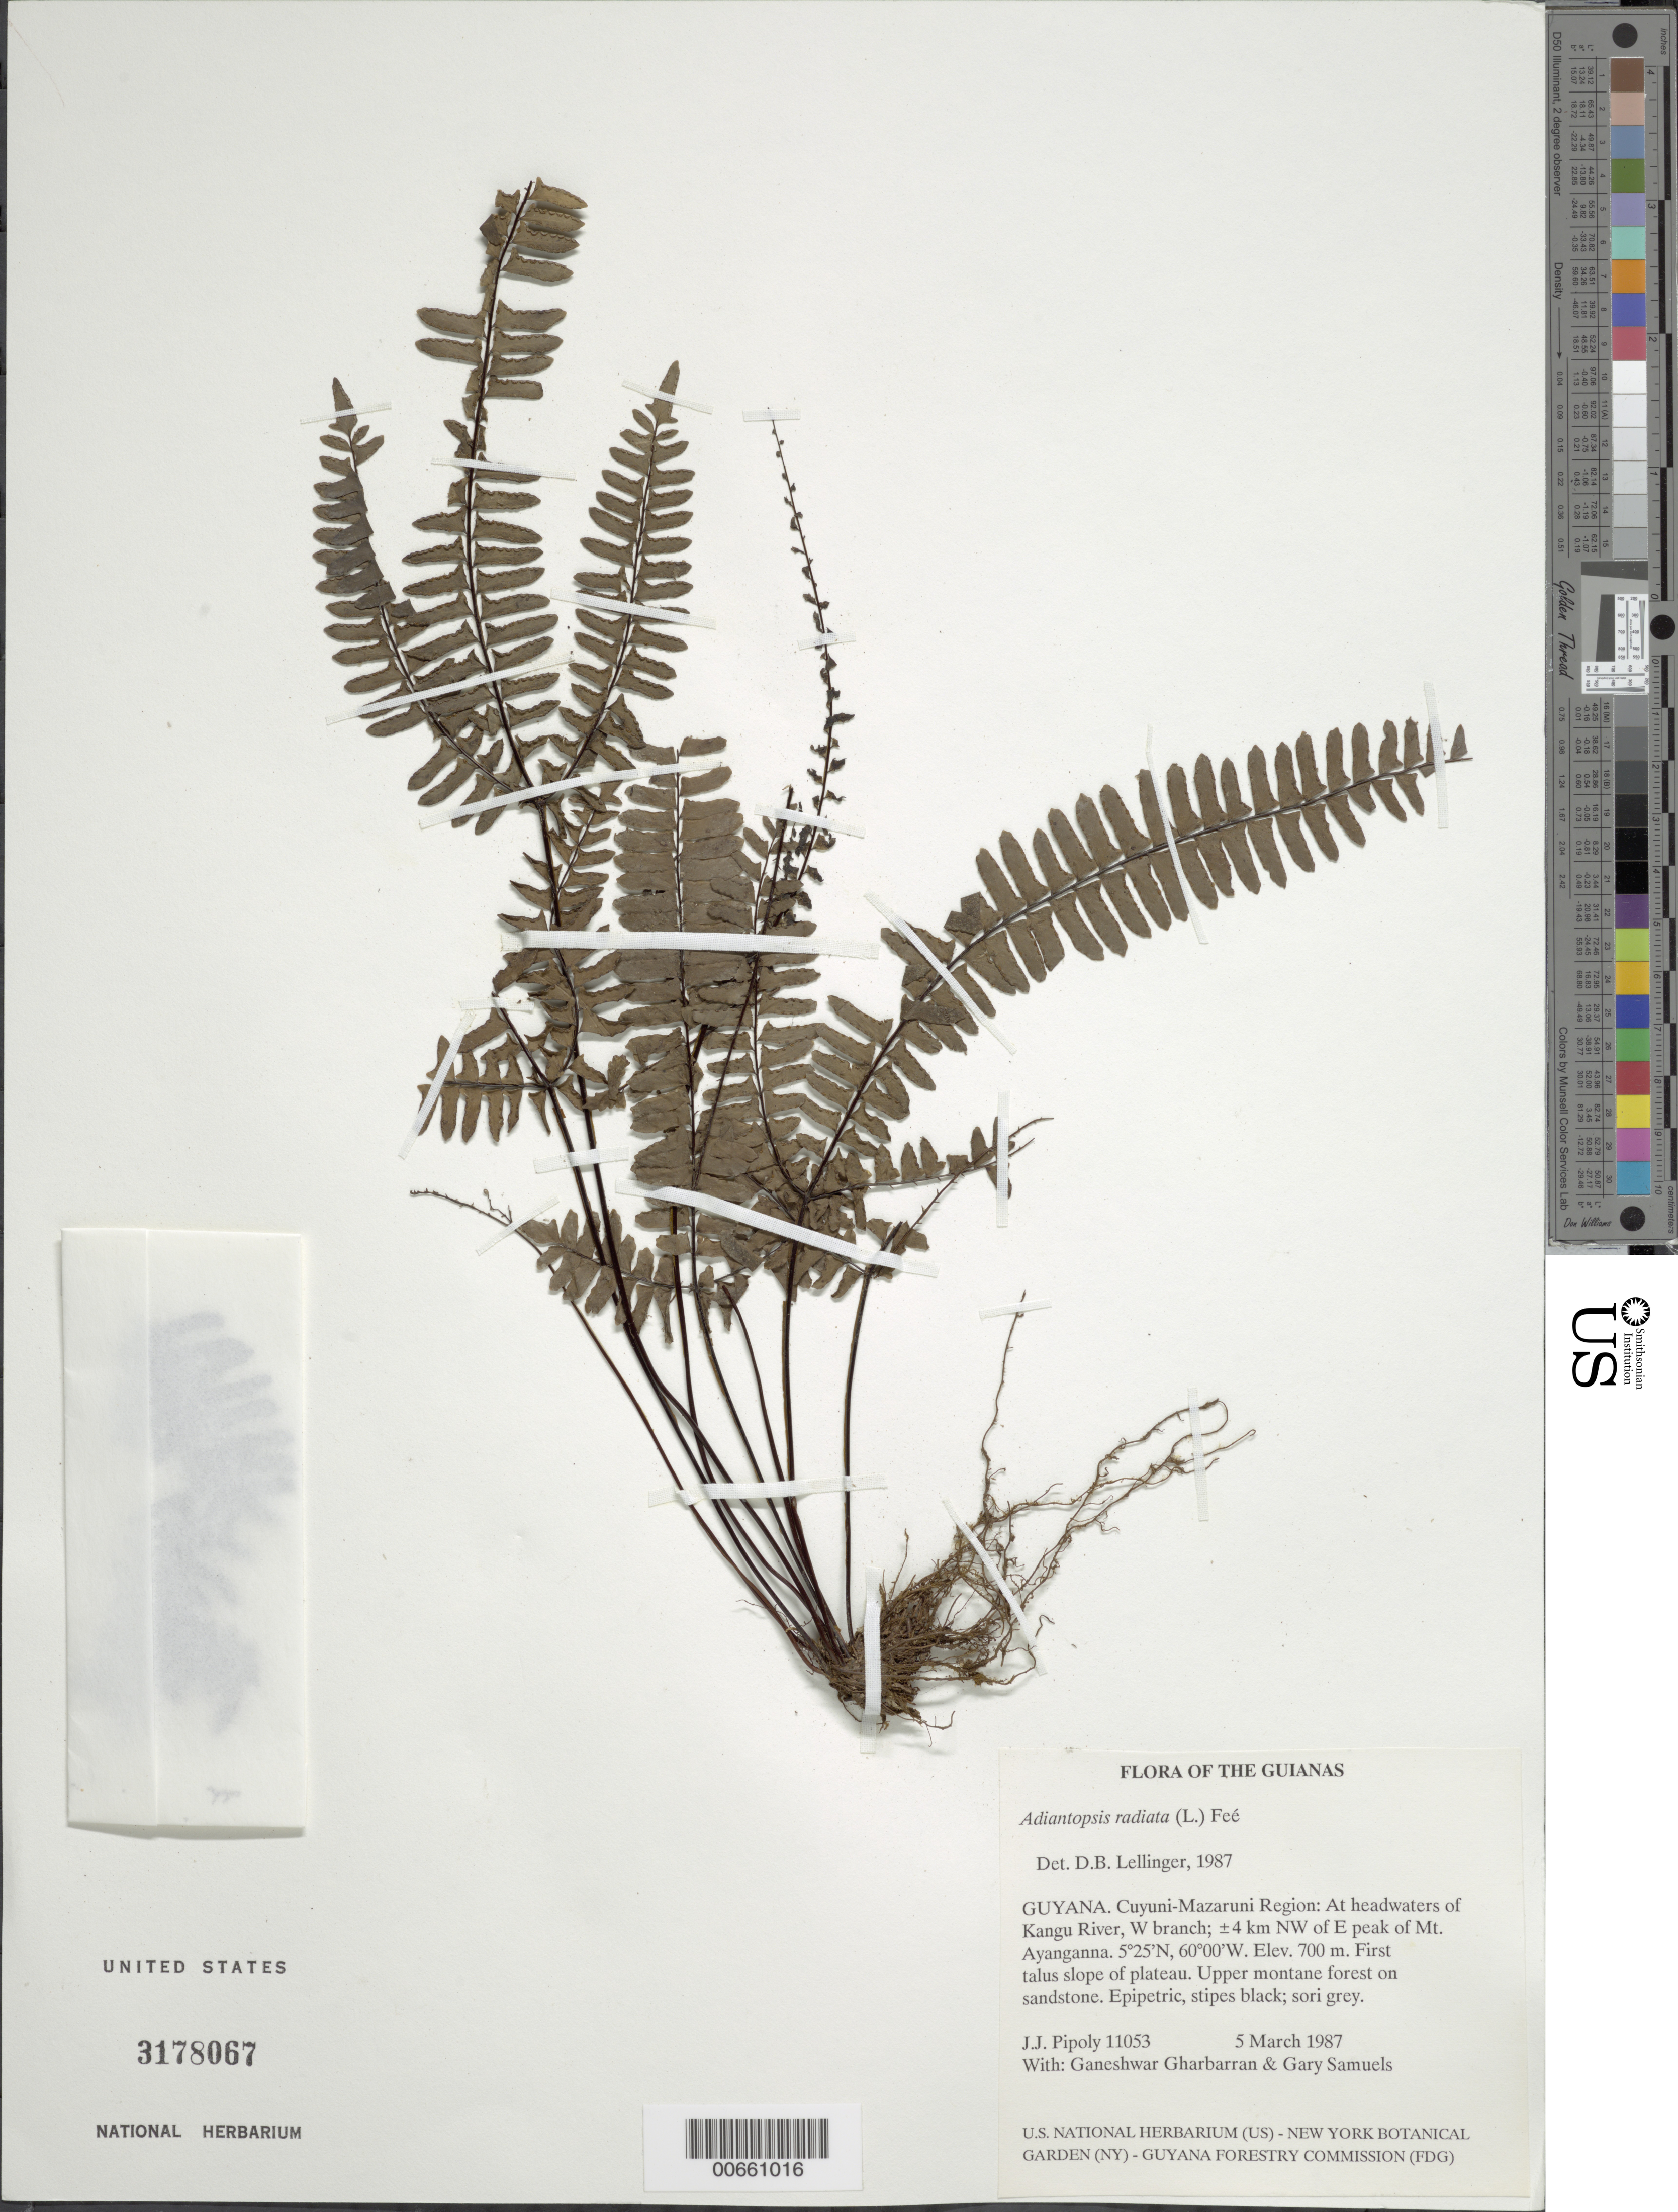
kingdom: Plantae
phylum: Tracheophyta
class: Polypodiopsida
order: Polypodiales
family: Pteridaceae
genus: Adiantopsis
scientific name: Adiantopsis radiata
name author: (L.) Fée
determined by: Lellinger, David B., (BOT), Smithsonian Institution - National Museum of Natural History (UNITED STATES)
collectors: J. J. Pipoly, G. Gharbarran & G. Samuels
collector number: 11053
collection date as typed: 5 March 1987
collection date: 1987-03-05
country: Guyana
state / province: Cuyuni-Mazaruni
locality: Headwaters of Kangu R., W branch; ±4 km NW of E peak of Mt. Ayanganna. First talus slope of plateau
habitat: Upper montane forest on sandstone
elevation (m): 700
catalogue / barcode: US 3178067